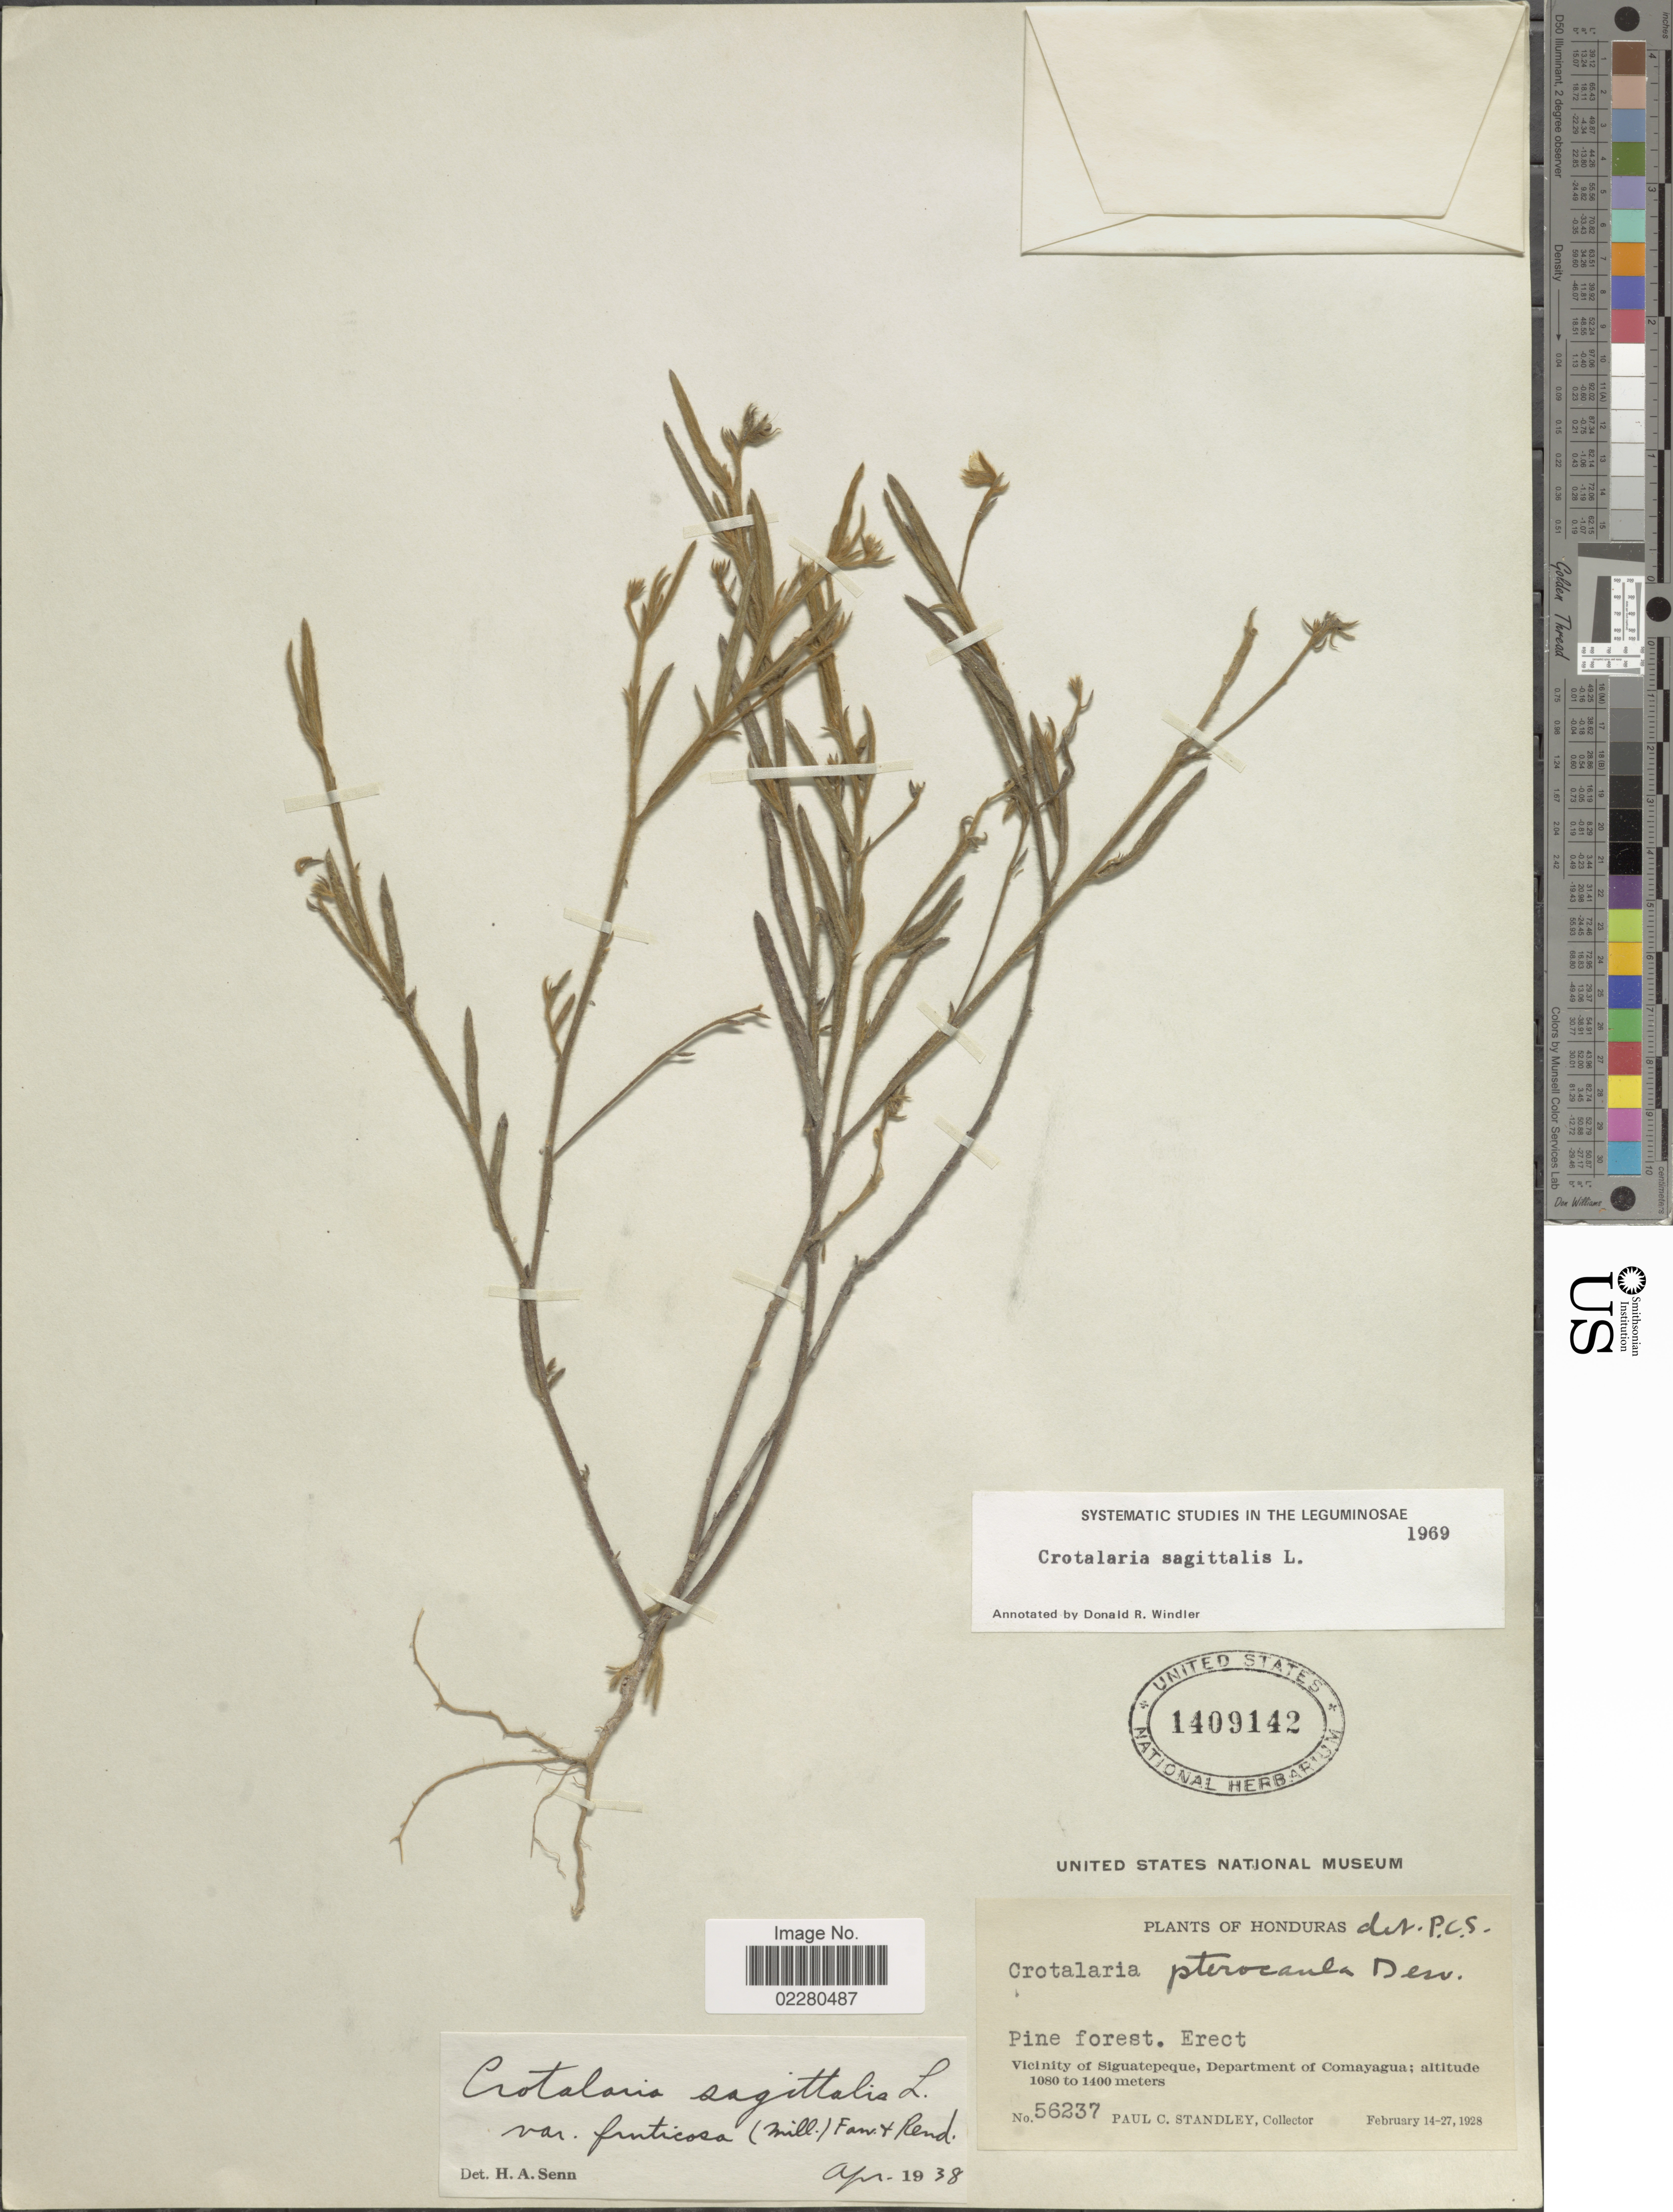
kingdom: Plantae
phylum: Tracheophyta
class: Magnoliopsida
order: Fabales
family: Fabaceae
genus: Crotalaria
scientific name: Crotalaria sagittalis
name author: L.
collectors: P. C. Standley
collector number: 56237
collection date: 1928-02-14/1928-02-27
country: Honduras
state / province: Comayagua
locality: Vicinity of Siguatepeque, Department of Comayagua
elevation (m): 1080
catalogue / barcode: US 1409142